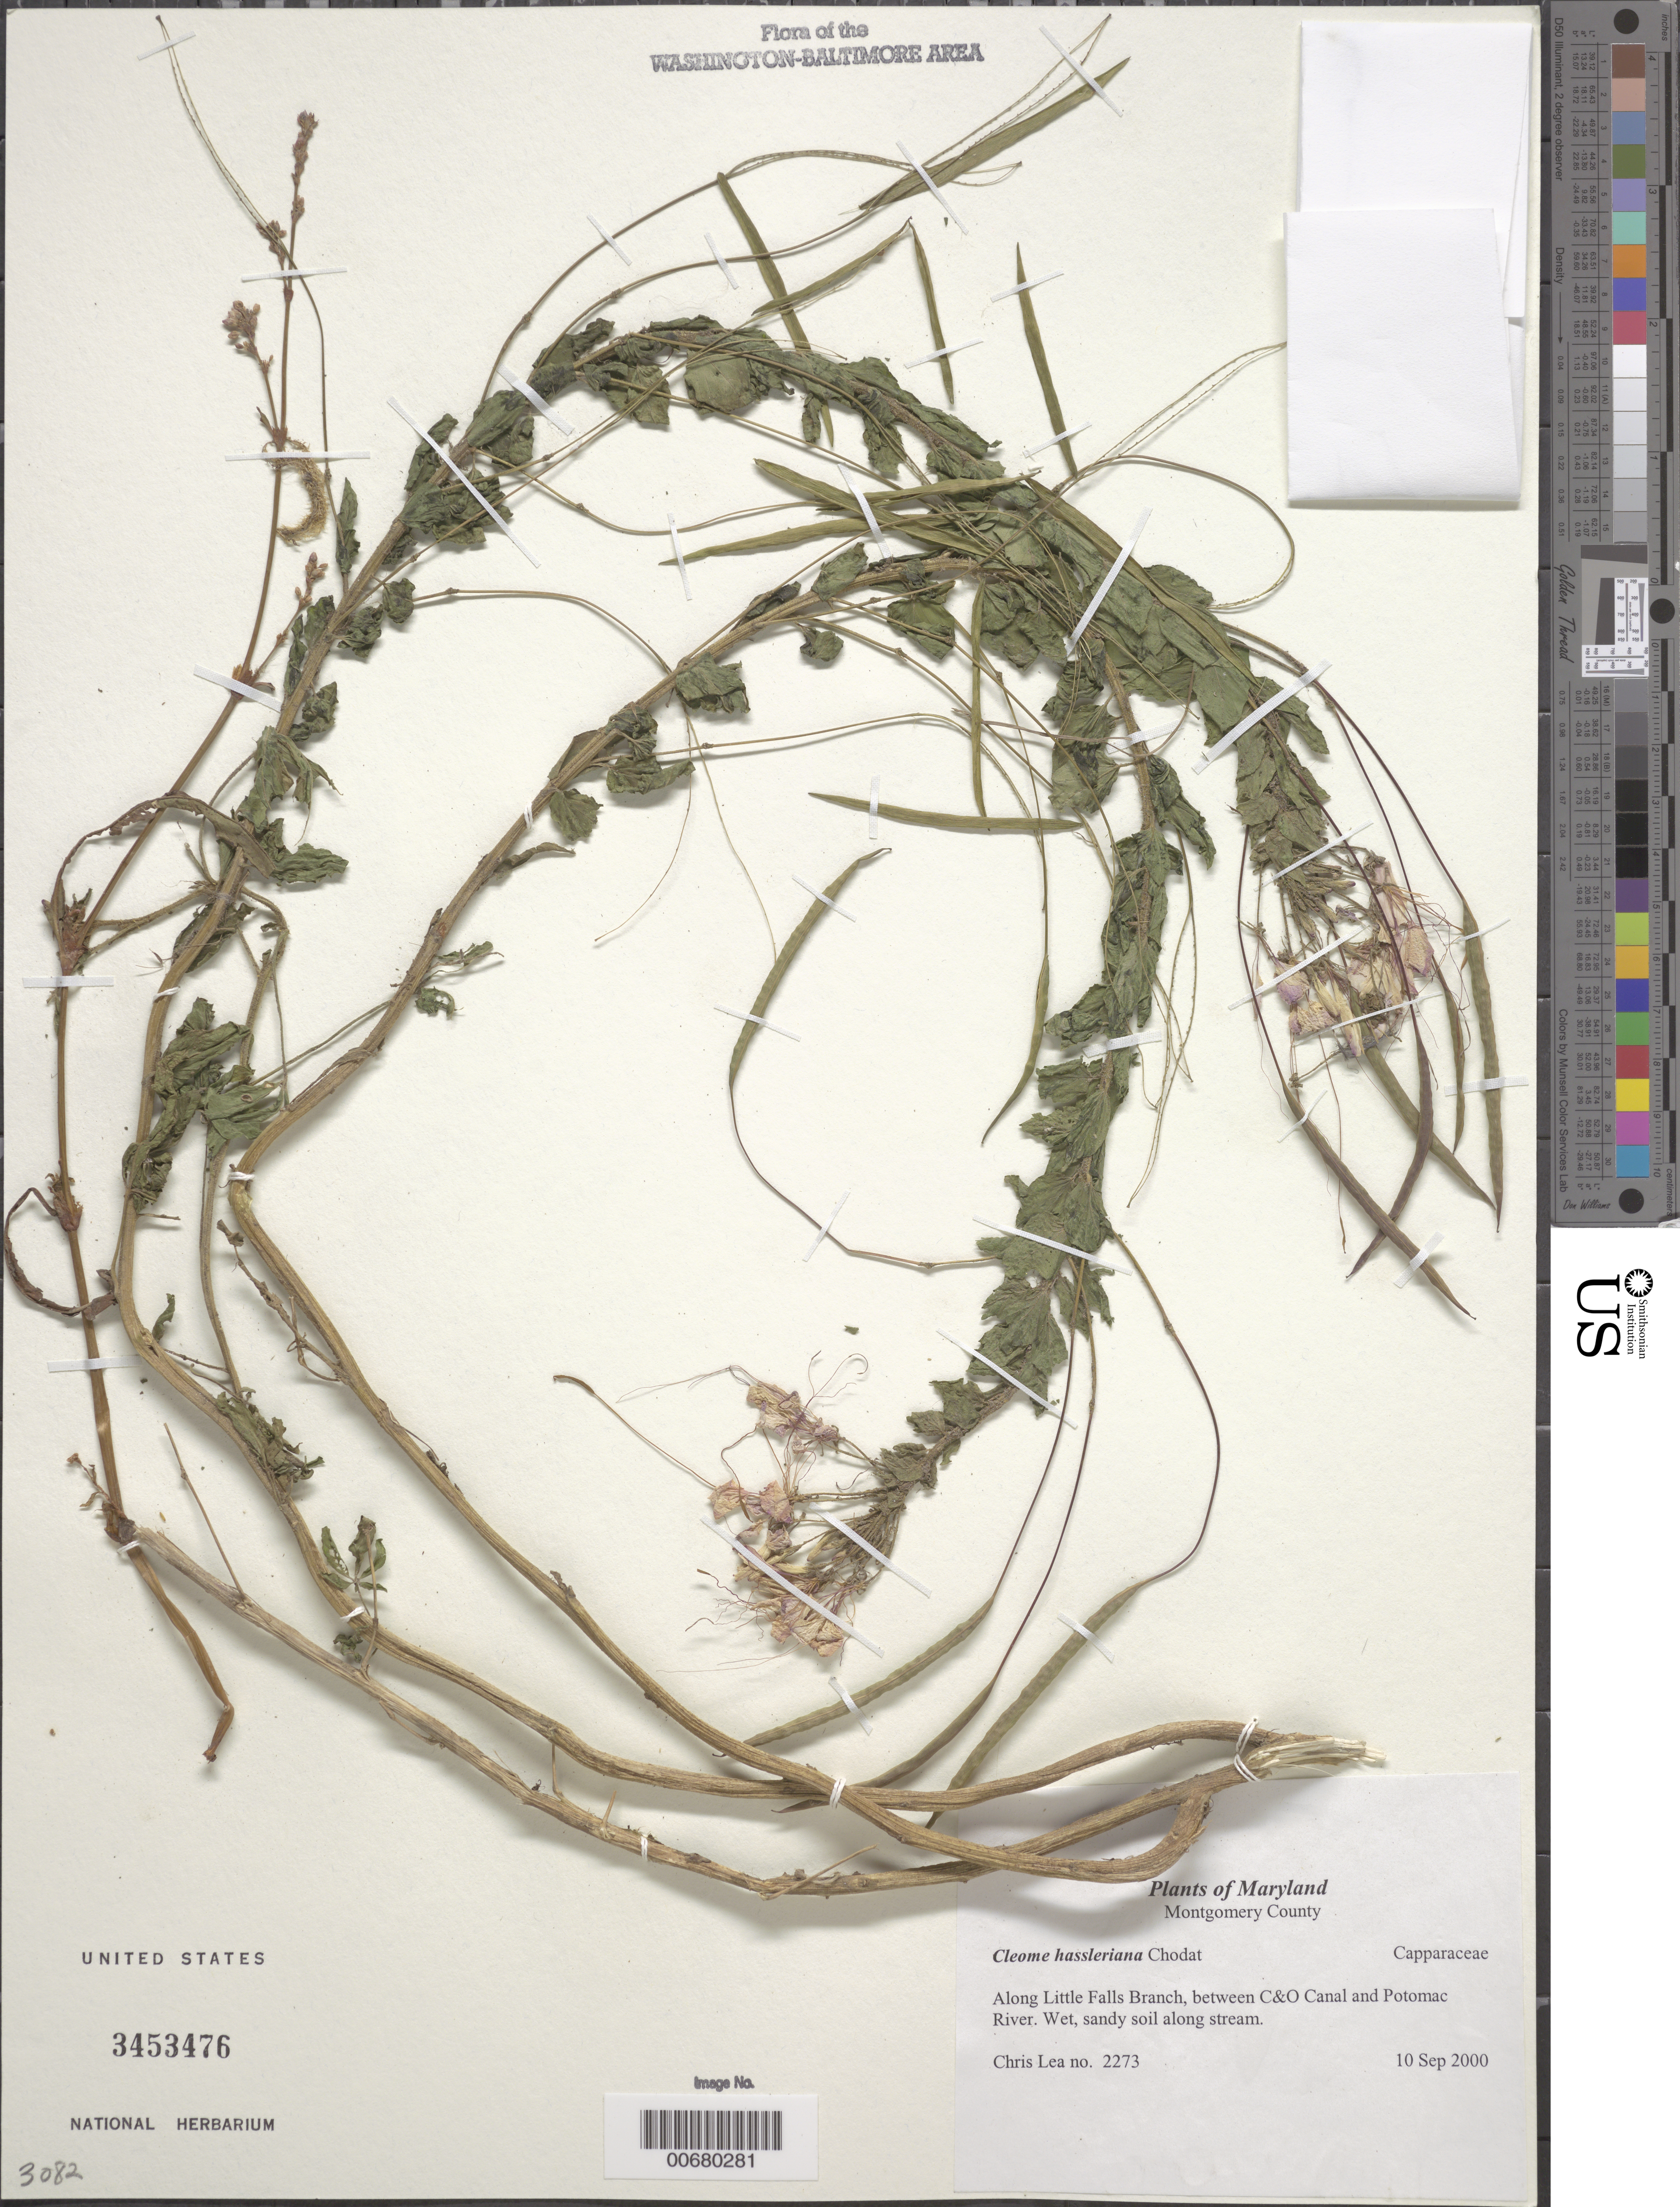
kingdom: Plantae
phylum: Tracheophyta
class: Magnoliopsida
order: Brassicales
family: Cleomaceae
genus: Tarenaya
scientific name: Tarenaya houtteana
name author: (Schltdl.) Soares Neto & Roalson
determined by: Strong, Mark T., (BOT), Smithsonian Institution - National Museum of Natural History (UNITED STATES)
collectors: C. Lea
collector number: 2273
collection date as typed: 10 Sep 2000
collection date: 2000-09-10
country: United States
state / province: Maryland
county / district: Montgomery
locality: Along Little Falls Branch, between C&O Canal and Potomac River.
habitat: Wet sandy soil along stream.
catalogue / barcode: US 3453476